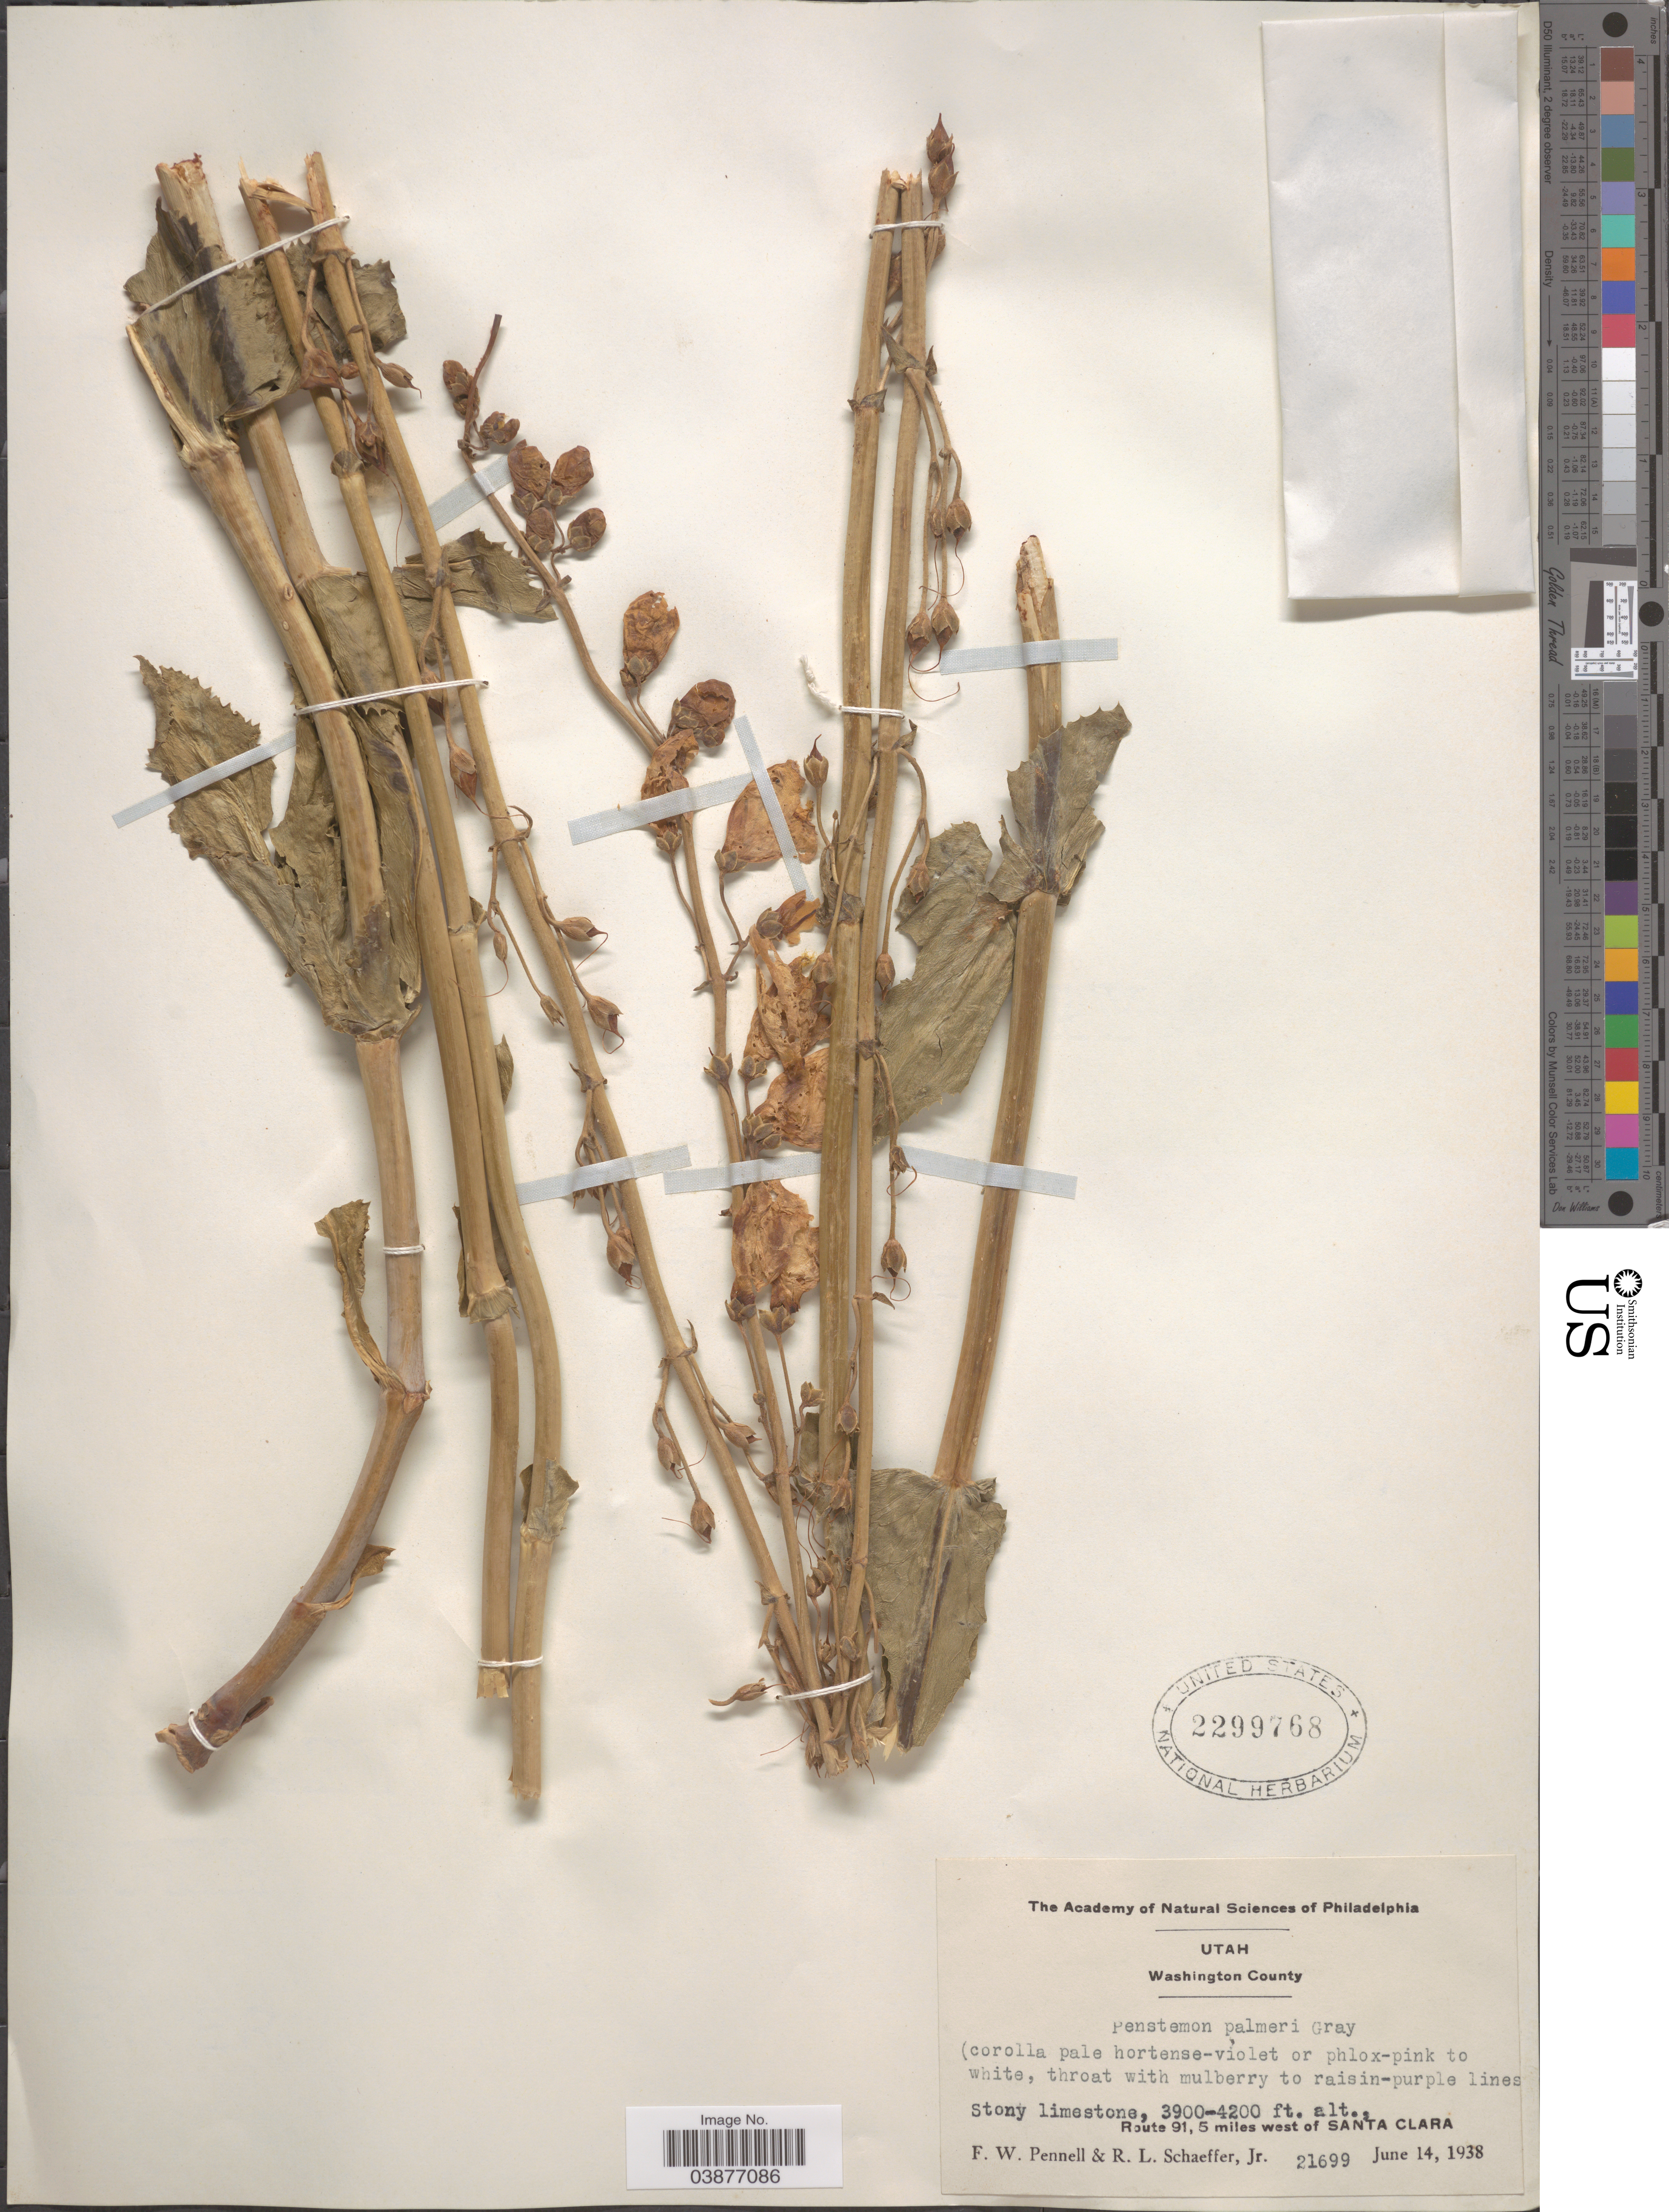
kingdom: Plantae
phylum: Tracheophyta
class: Magnoliopsida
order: Lamiales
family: Plantaginaceae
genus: Penstemon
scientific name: Penstemon palmeri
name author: A. Gray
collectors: F. W. Pennell & R. L. Schaeffer Jr.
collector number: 21699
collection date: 1938-06-14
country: United States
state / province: Utah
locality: Washington County. Route 91, 5 miles west of Santa Clara.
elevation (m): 1189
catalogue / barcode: US 2299768